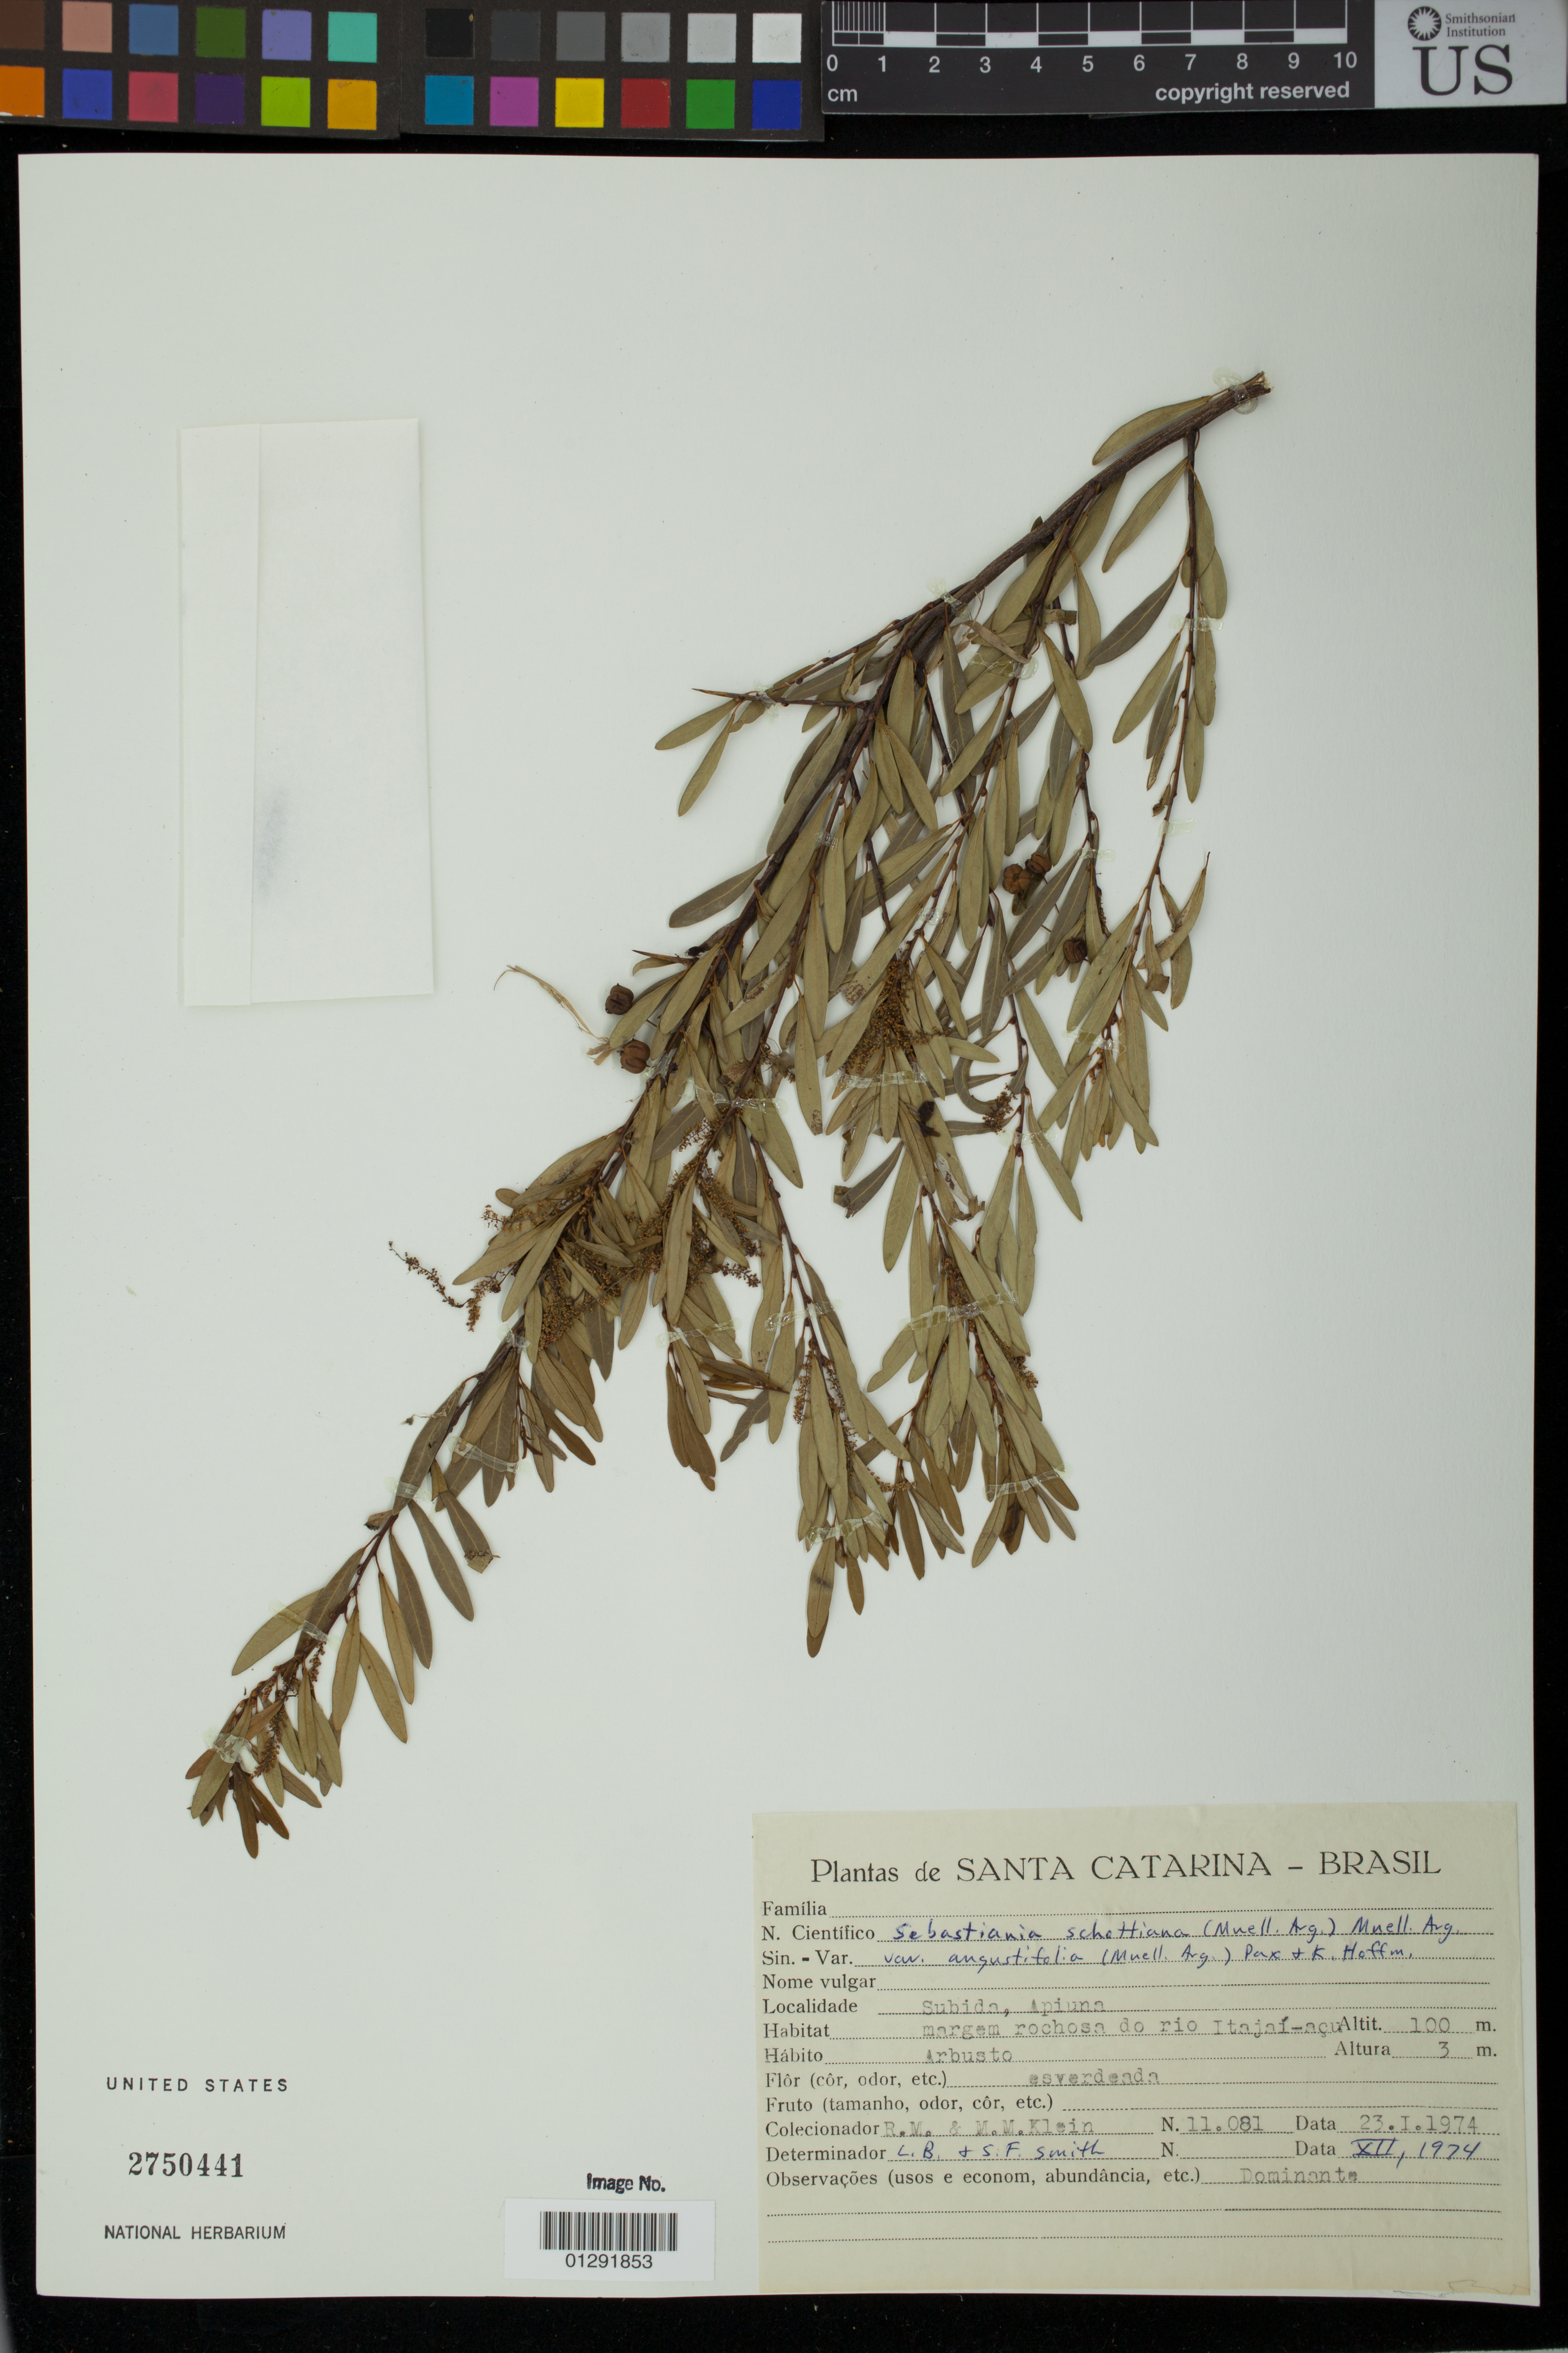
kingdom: Plantae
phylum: Tracheophyta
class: Magnoliopsida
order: Malpighiales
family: Euphorbiaceae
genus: Sebastiania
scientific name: Sebastiania schottiana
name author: (Müll. Arg.) Müll. Arg.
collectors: R. M. Klein & M. M. Klein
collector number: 11081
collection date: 1974-01-23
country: Brazil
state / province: Santa Catarina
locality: Subida, Apuina. Margem rochosa do Rio Itajai-Acu.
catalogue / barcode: US 2750441